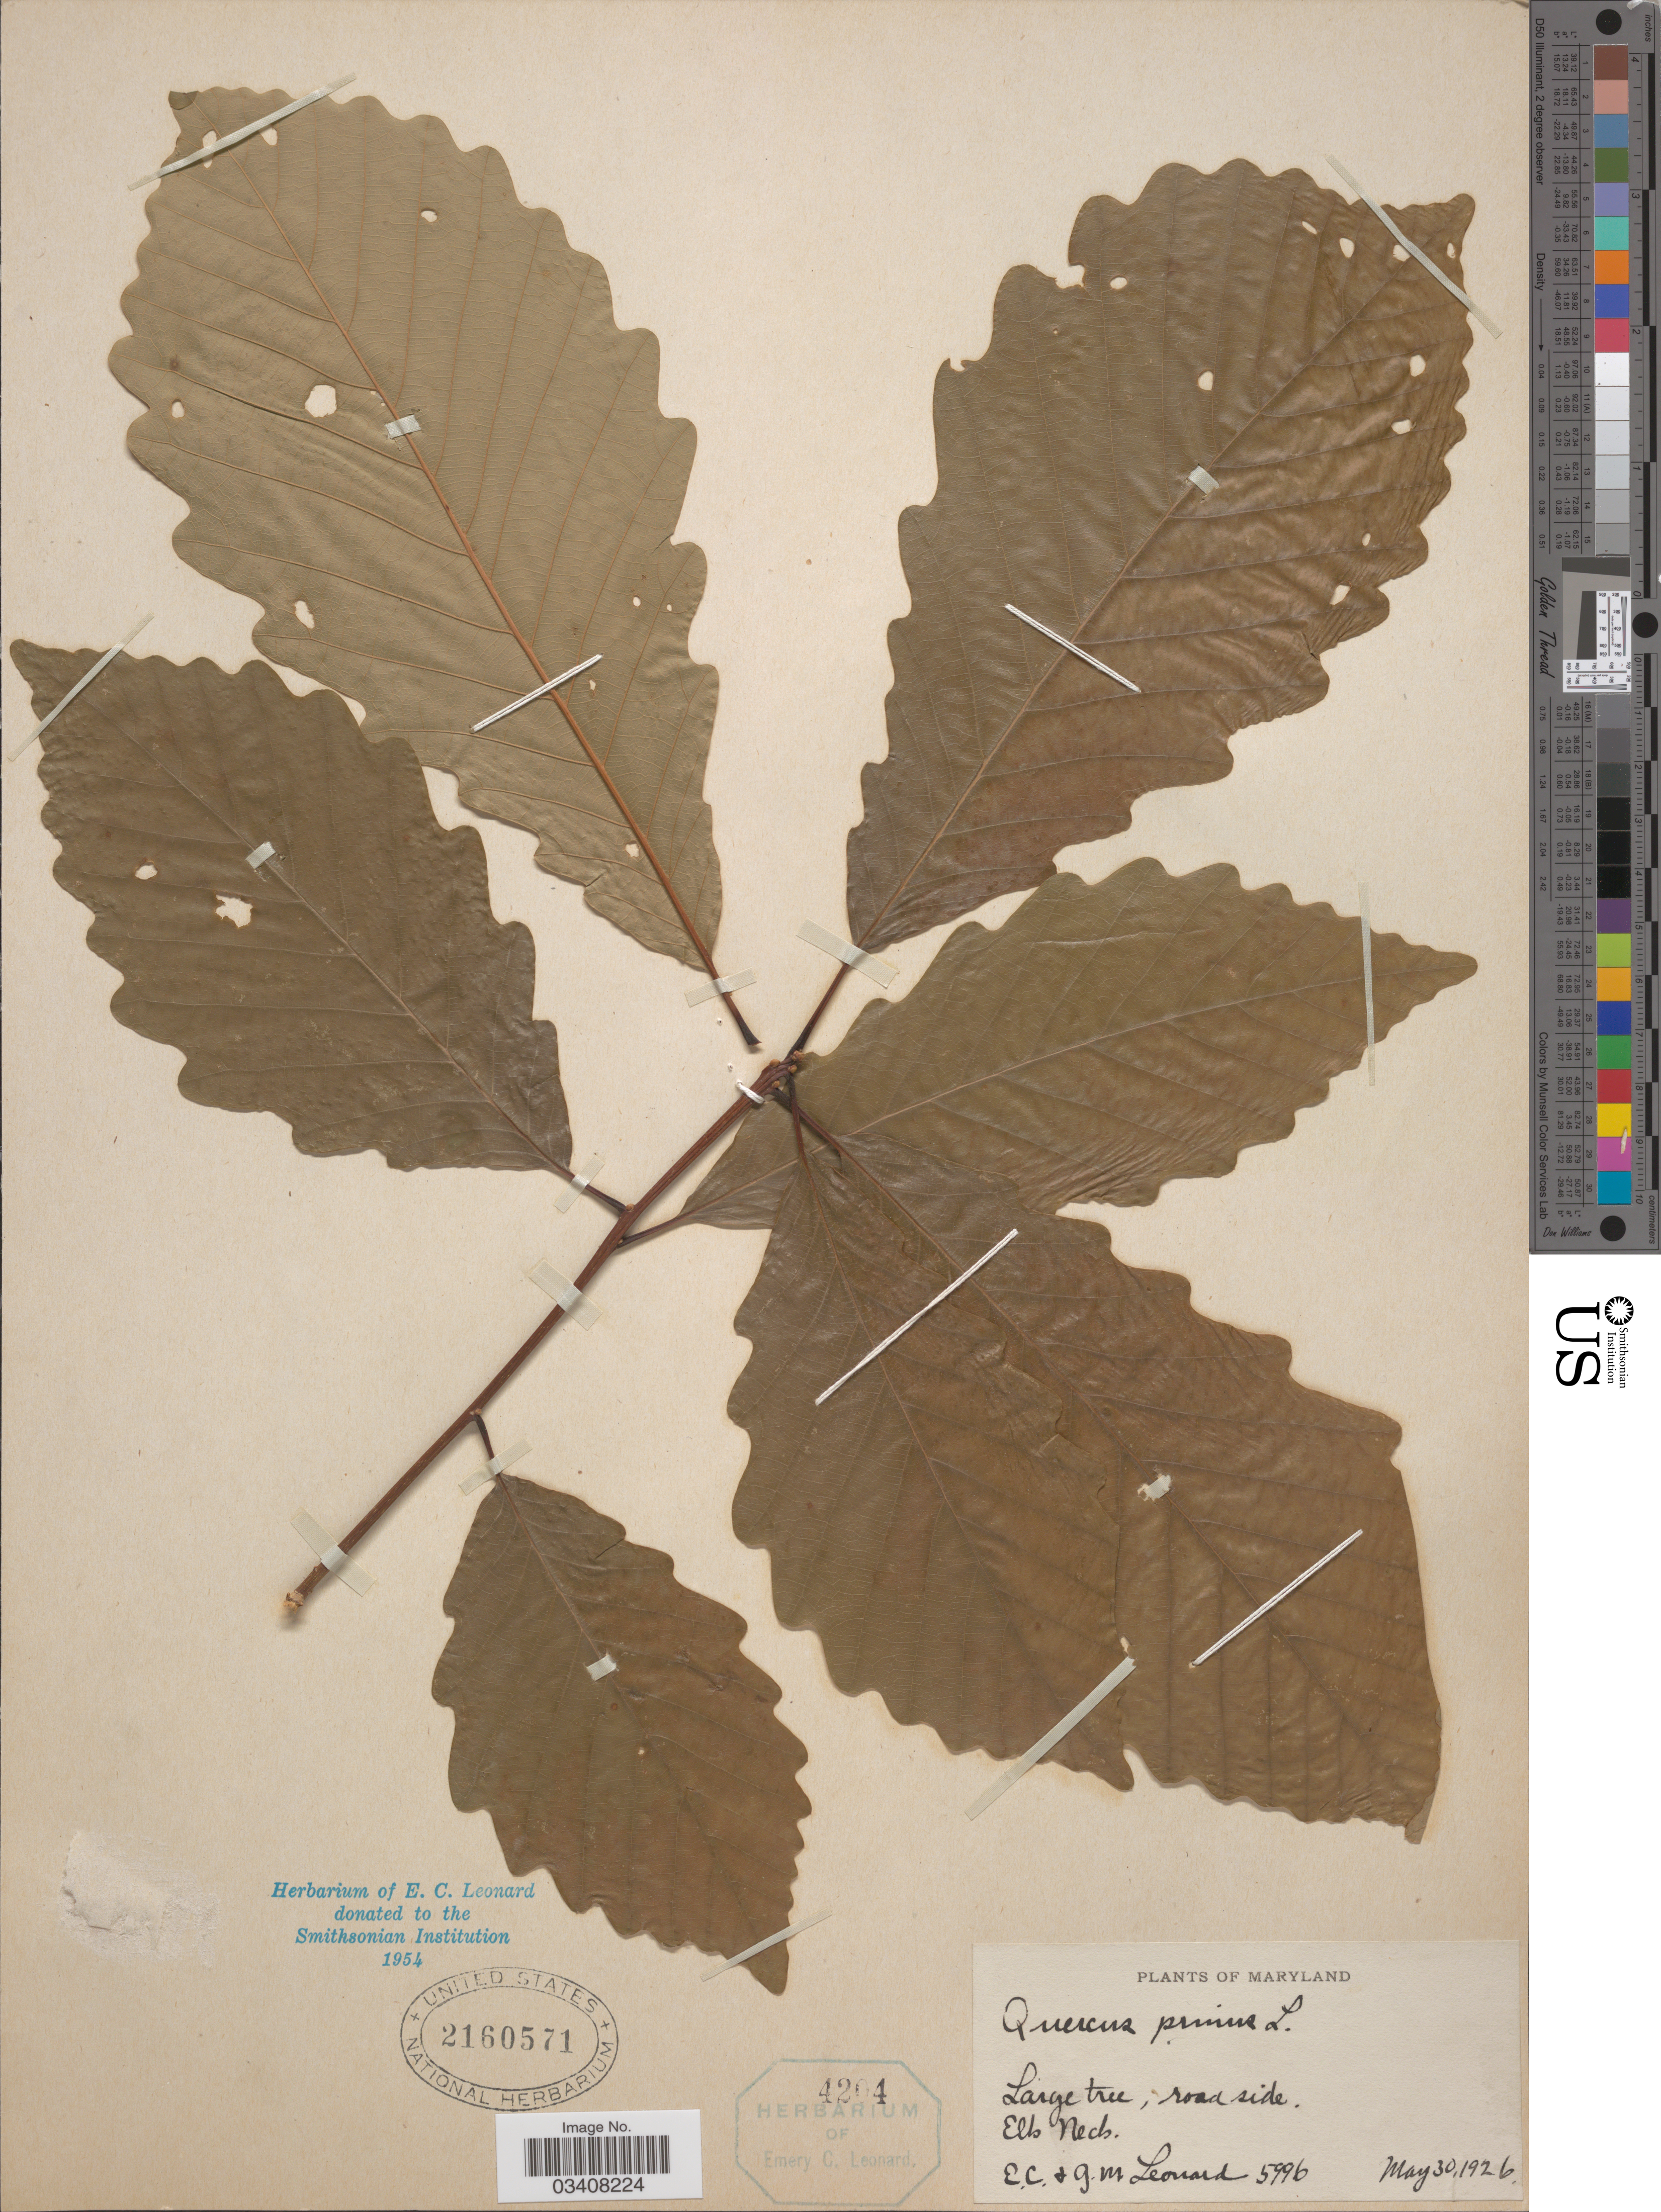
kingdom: Plantae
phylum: Tracheophyta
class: Magnoliopsida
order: Fagales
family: Fagaceae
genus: Quercus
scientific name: Quercus prinus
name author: L.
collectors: E. C. Leonard & G. M. Leonard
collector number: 5996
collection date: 1926-05-30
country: United States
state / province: Maryland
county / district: Cecil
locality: Elk Neck.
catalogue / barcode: US 2160571